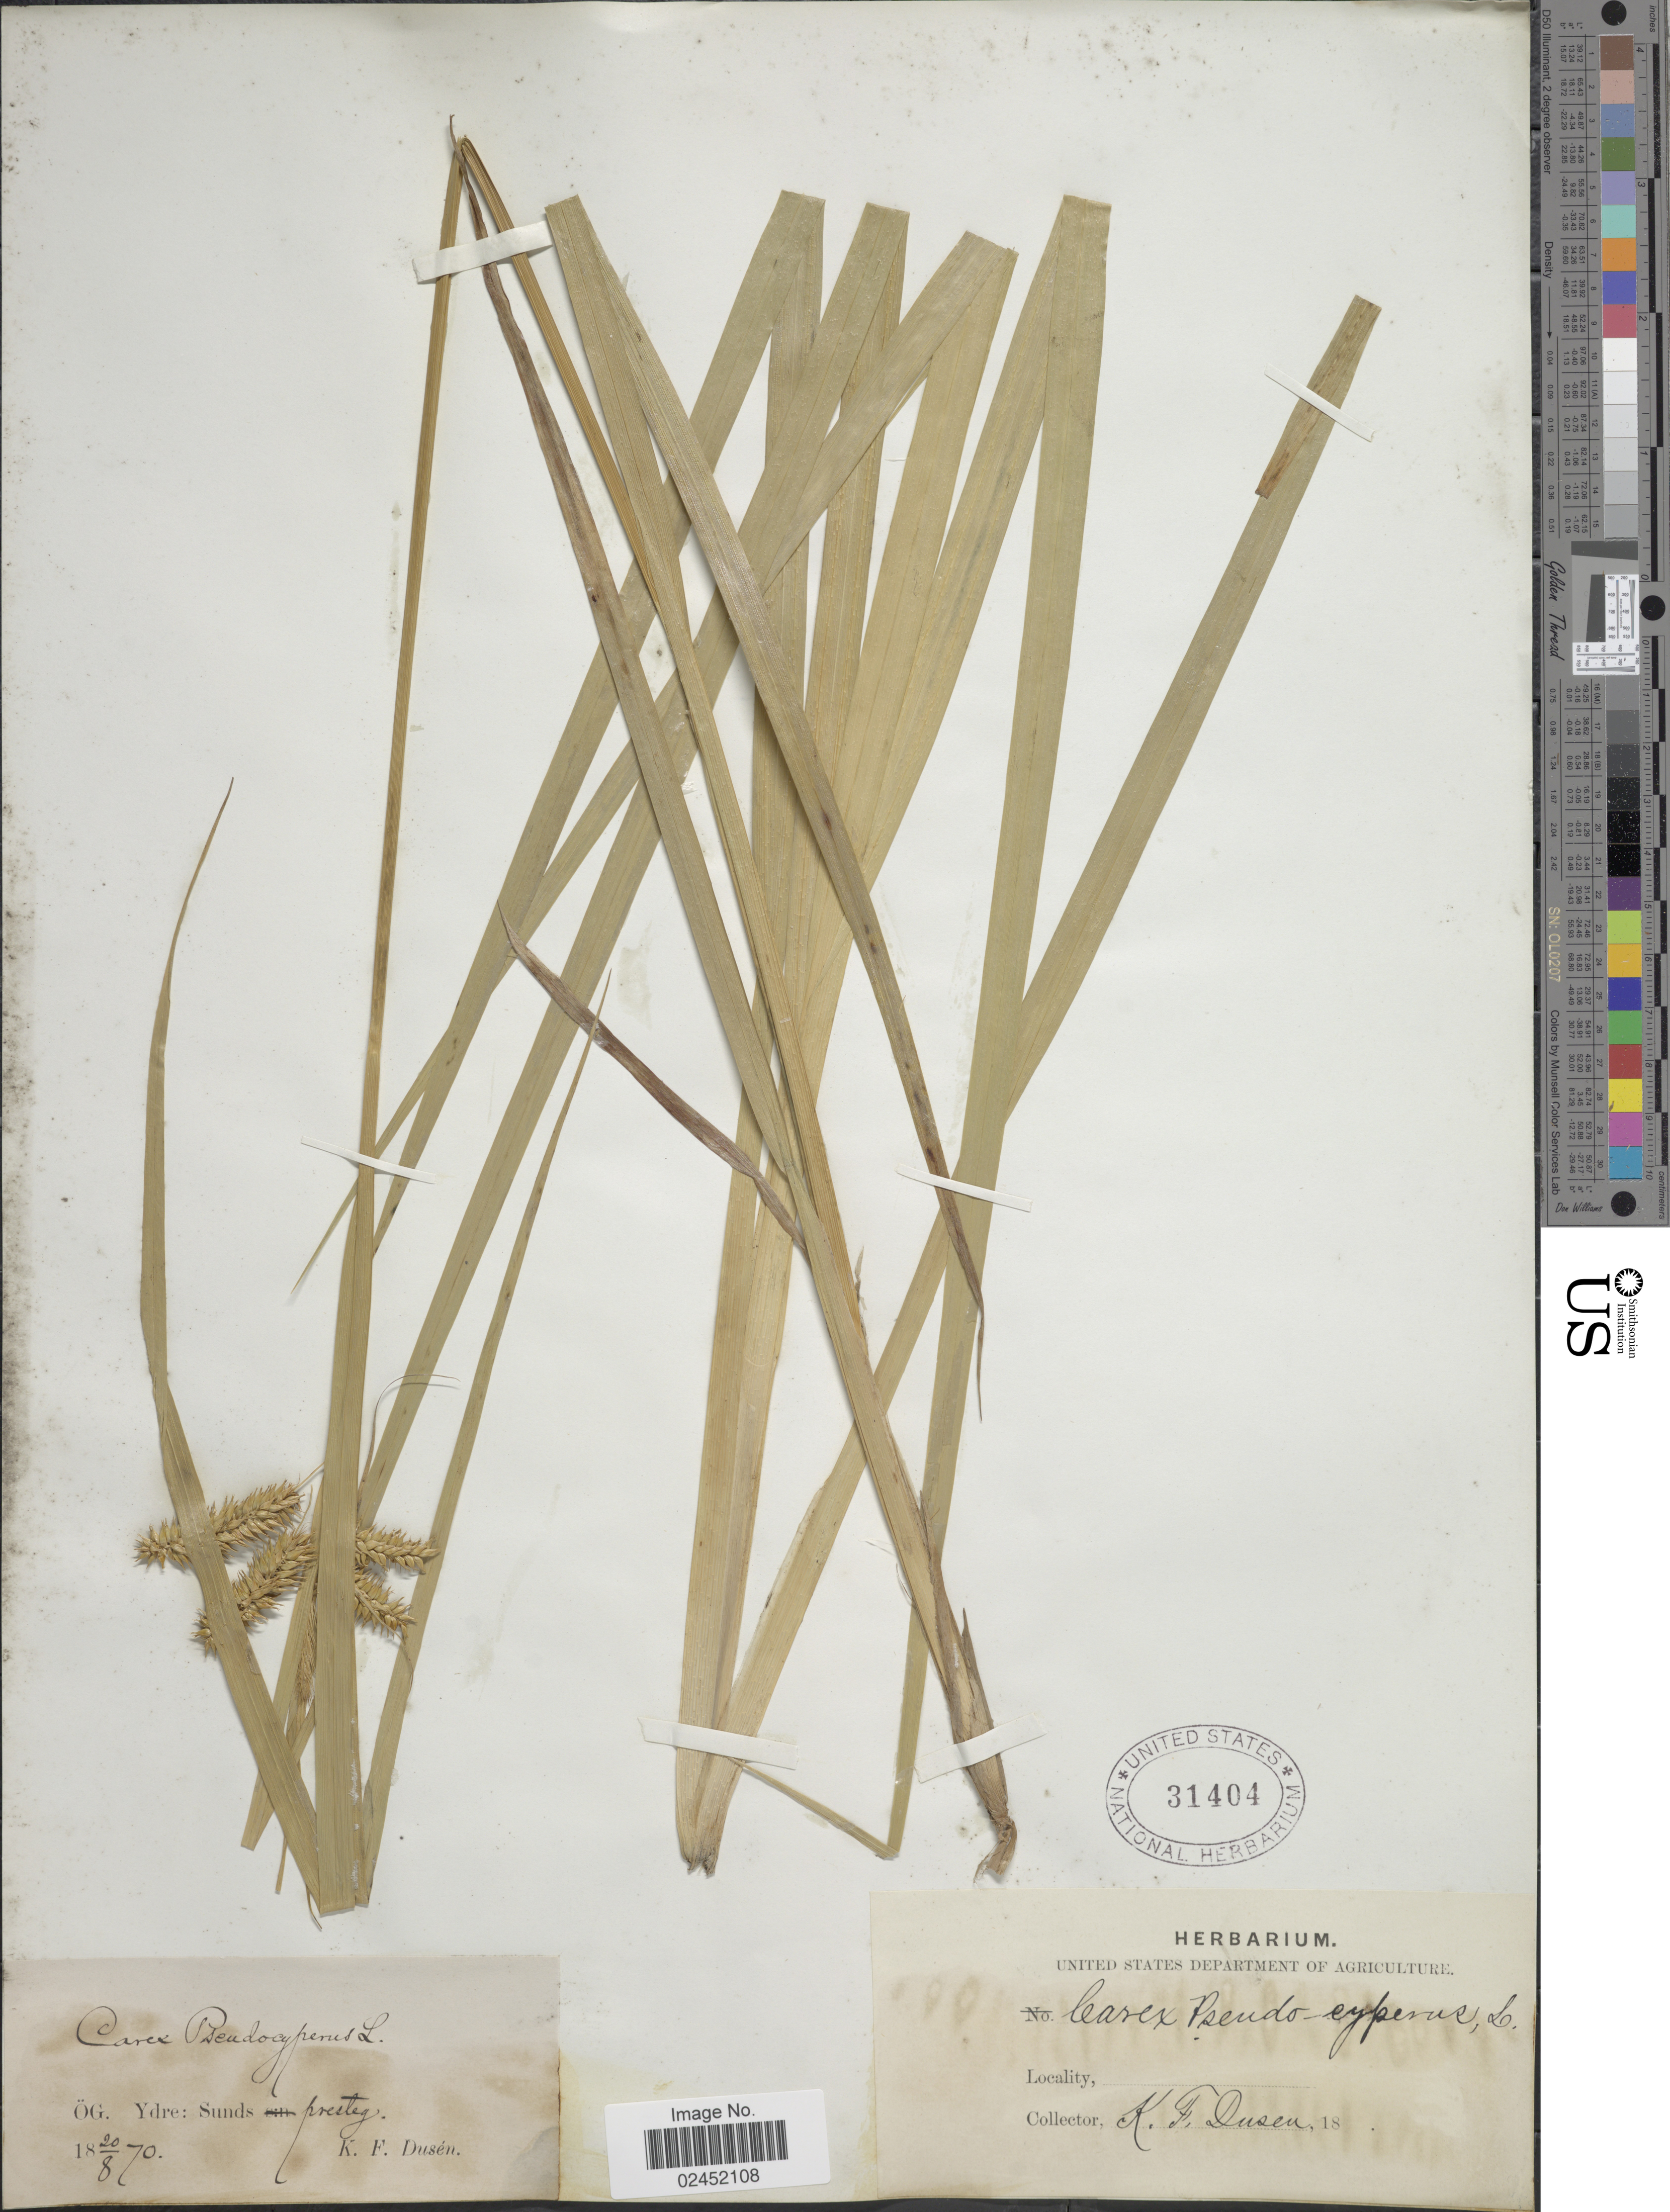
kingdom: Plantae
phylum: Tracheophyta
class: Liliopsida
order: Poales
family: Cyperaceae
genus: Carex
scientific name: Carex pseudocyperus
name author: L.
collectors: K. Dusén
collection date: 1870-08-20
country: Sweden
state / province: Östergötland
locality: OG: Ydre: Sunds presteg.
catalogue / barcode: US 31404